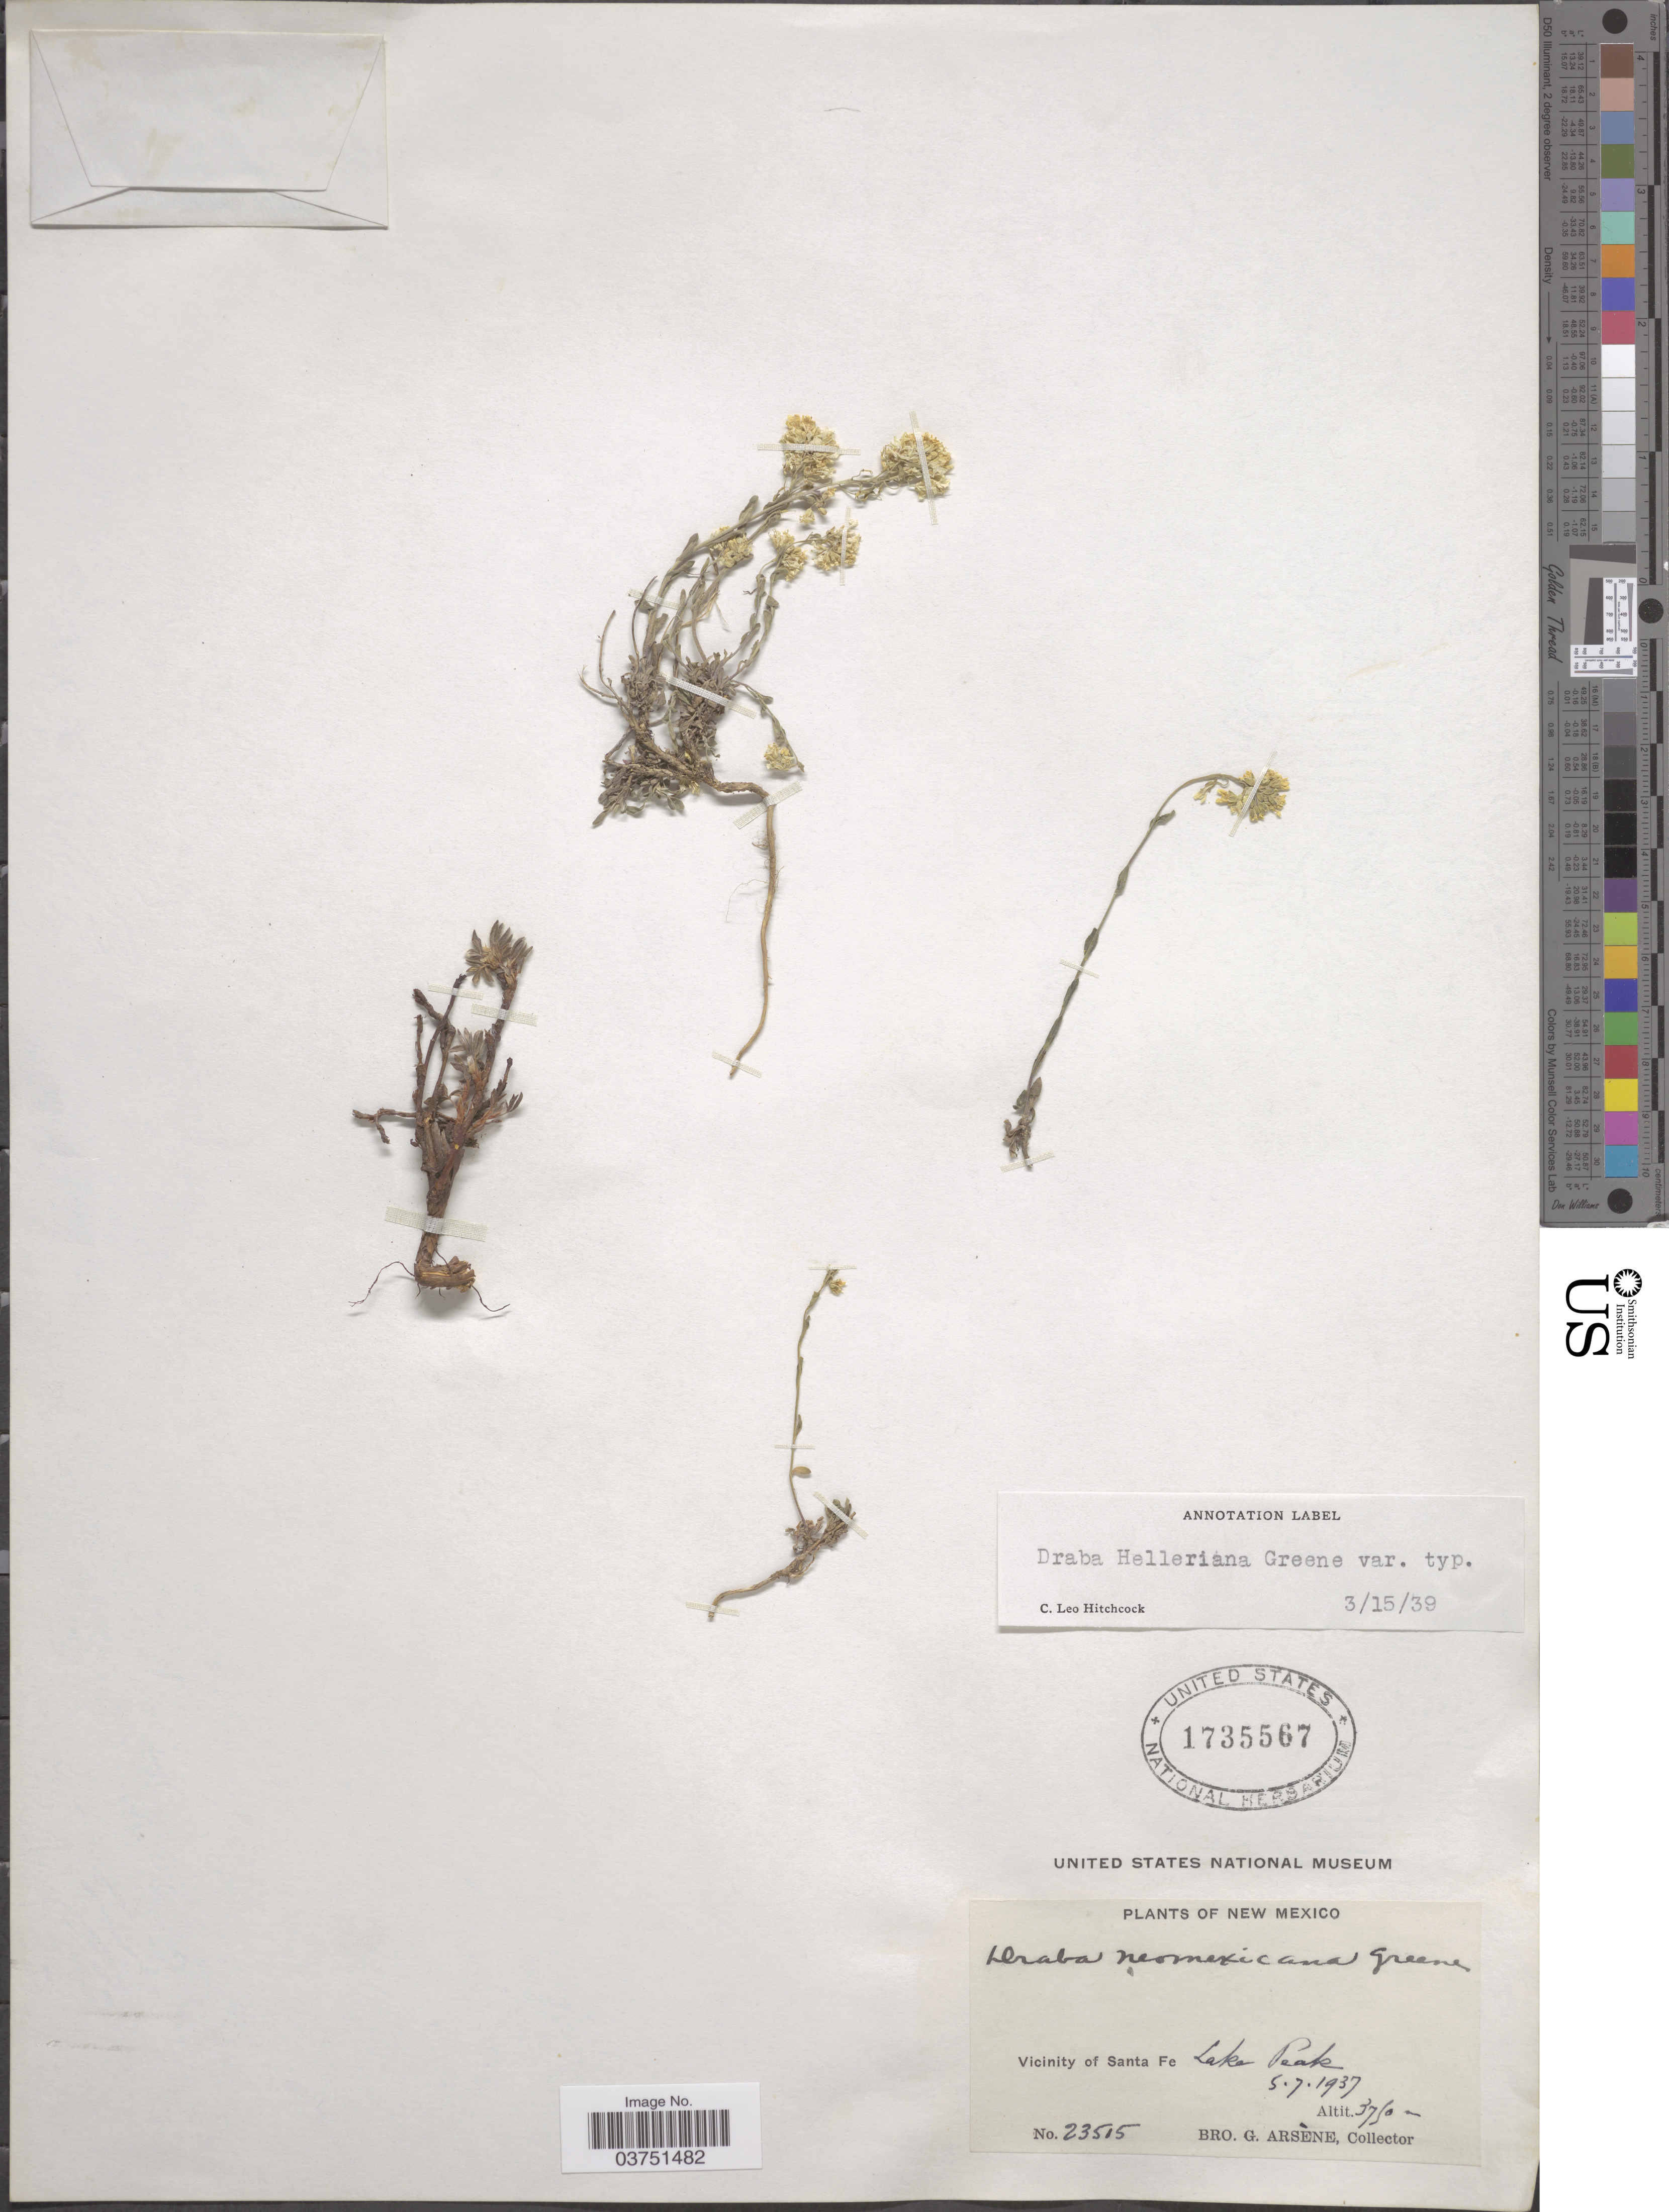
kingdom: Plantae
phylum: Tracheophyta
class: Magnoliopsida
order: Brassicales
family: Brassicaceae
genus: Draba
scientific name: Draba helleriana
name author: Greene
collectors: Bro. G. Arsène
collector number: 23515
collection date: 1937-05-07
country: United States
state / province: New Mexico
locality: Vicinity of Santa Fe; Lake Peak.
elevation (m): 3750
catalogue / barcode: US 1735567